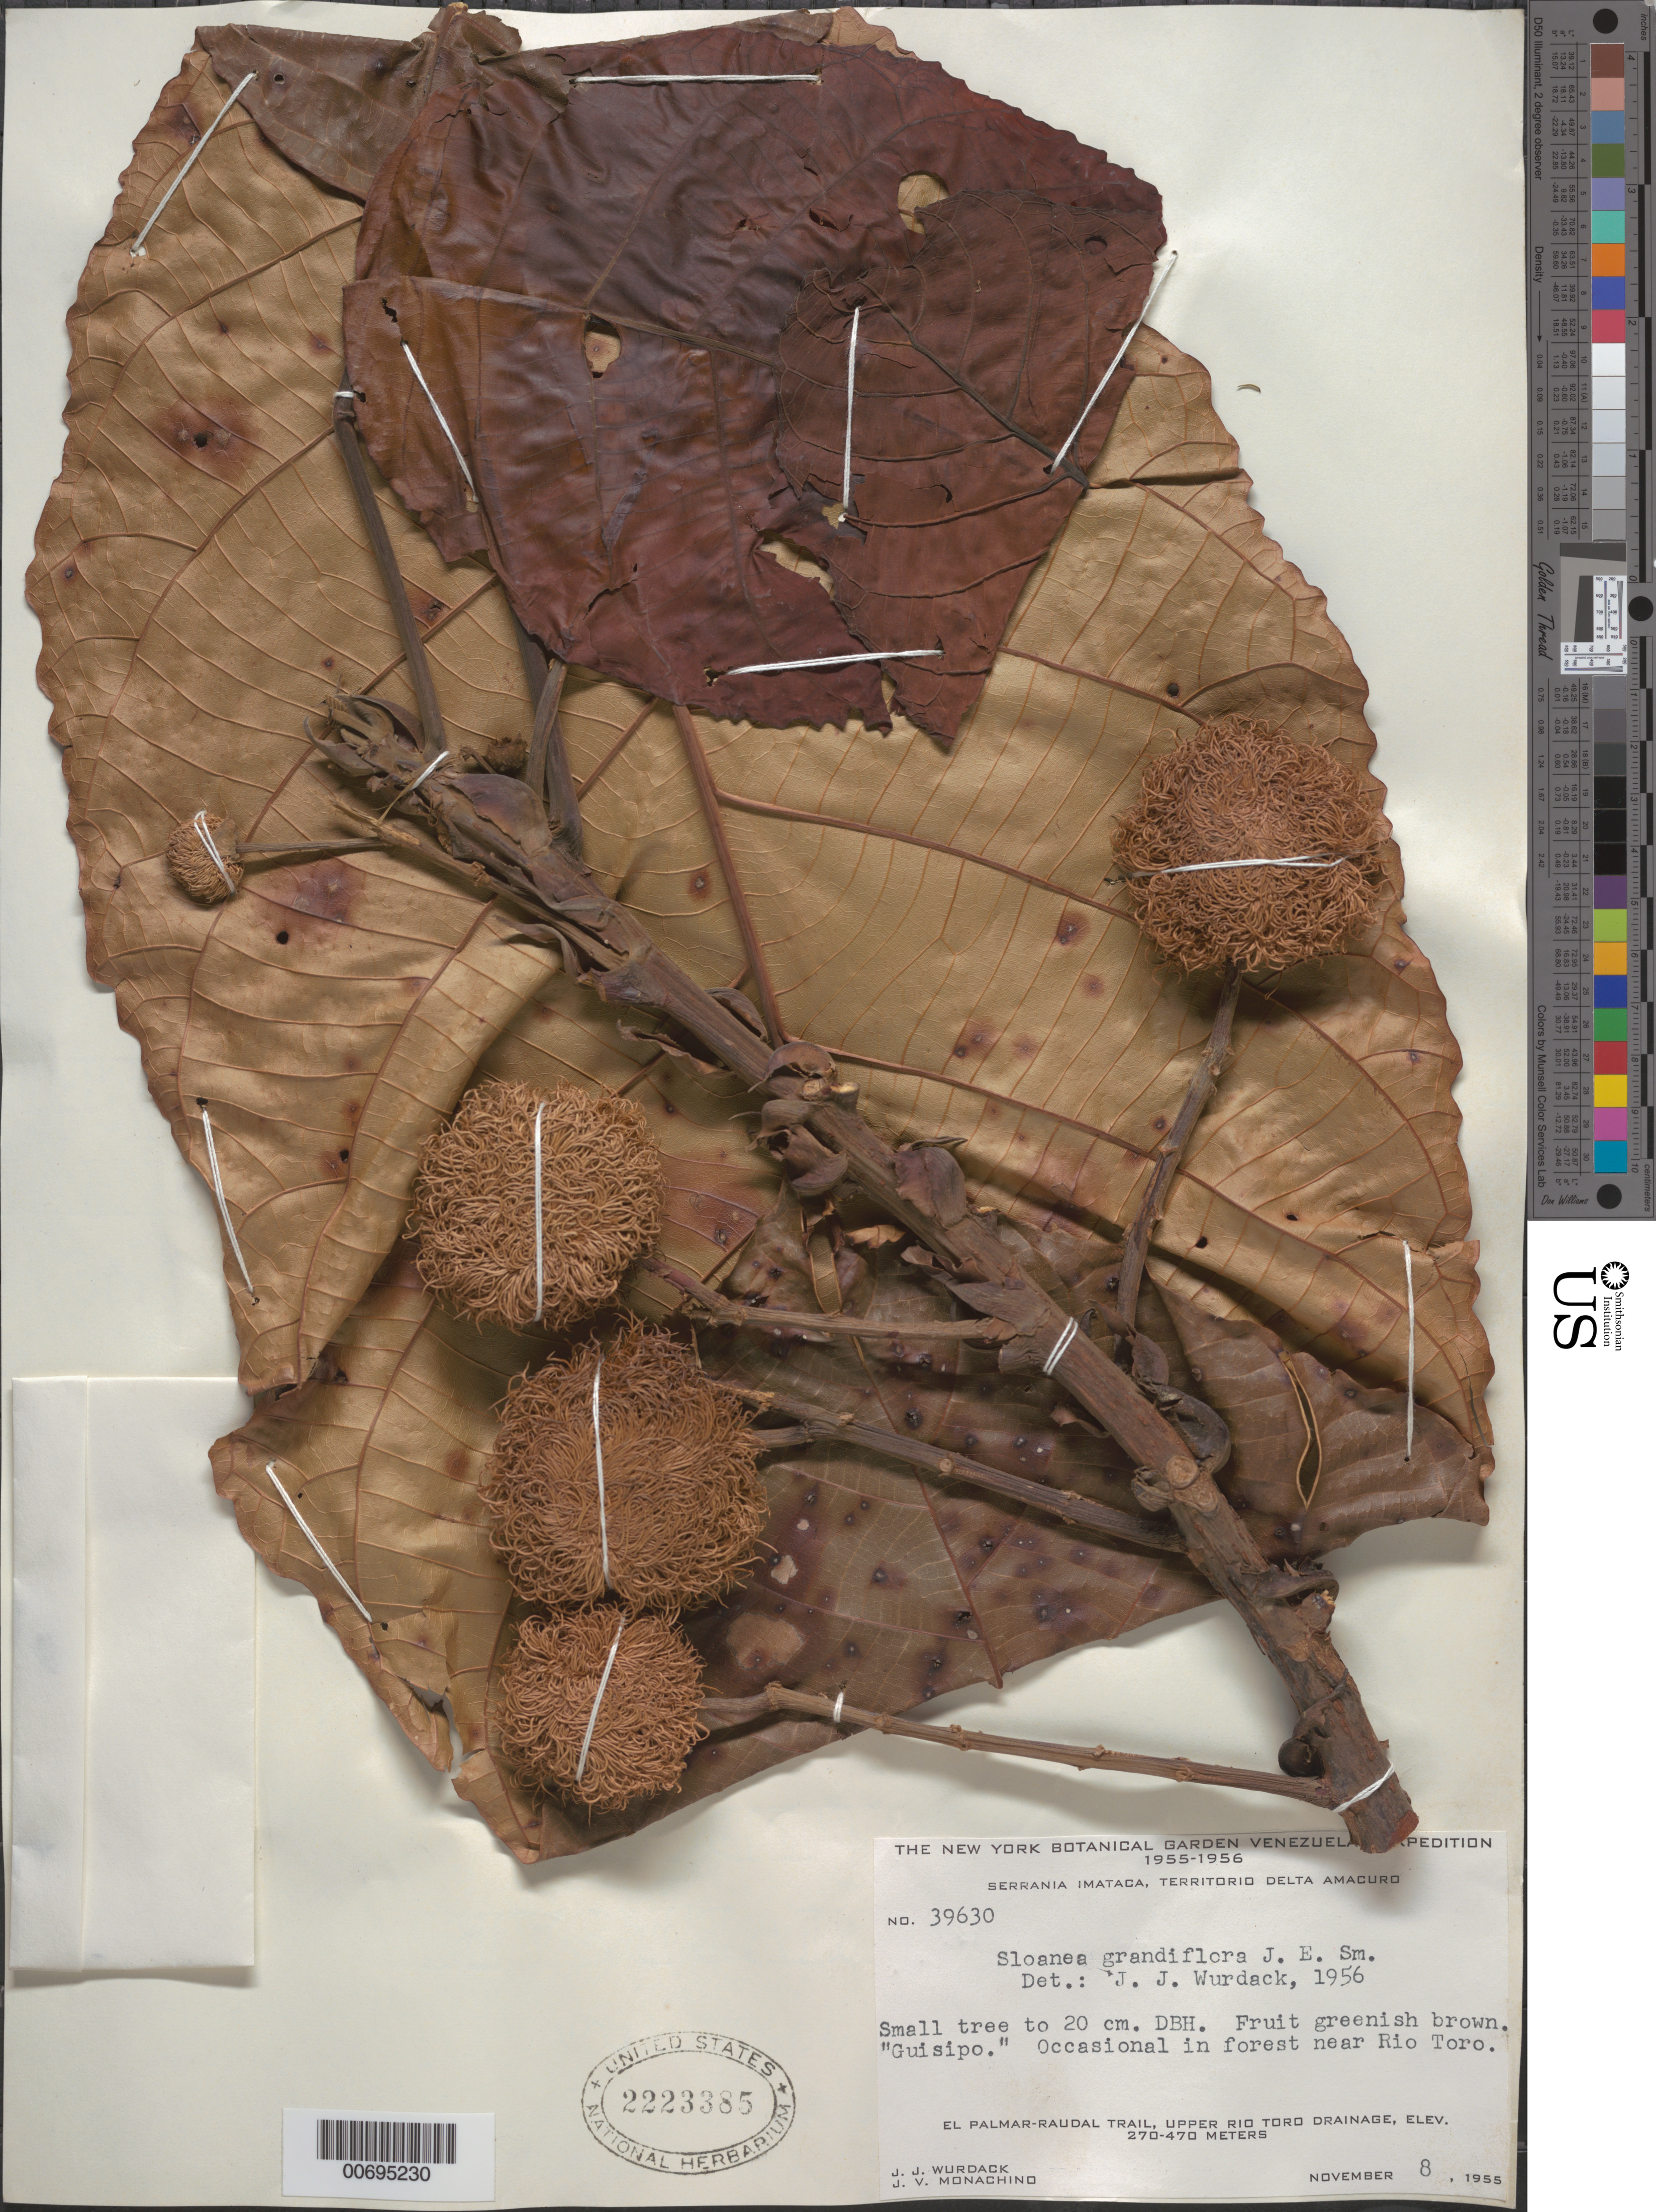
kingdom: Plantae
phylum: Tracheophyta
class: Magnoliopsida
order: Oxalidales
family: Elaeocarpaceae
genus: Sloanea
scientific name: Sloanea grandiflora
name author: Sm.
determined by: Wurdack, John J., (US), US (UNITED STATES)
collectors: J. J. Wurdack & J. V. Monachino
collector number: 39630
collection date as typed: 8-Nov-55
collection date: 1955-11-08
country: Venezuela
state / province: Delta Amacuro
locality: Serrania Imataca, El Palmar-Raudal Trail, upper Río Toro drainage; 10 km S of Cerro Muerto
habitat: Forest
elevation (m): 270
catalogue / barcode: US 2223385